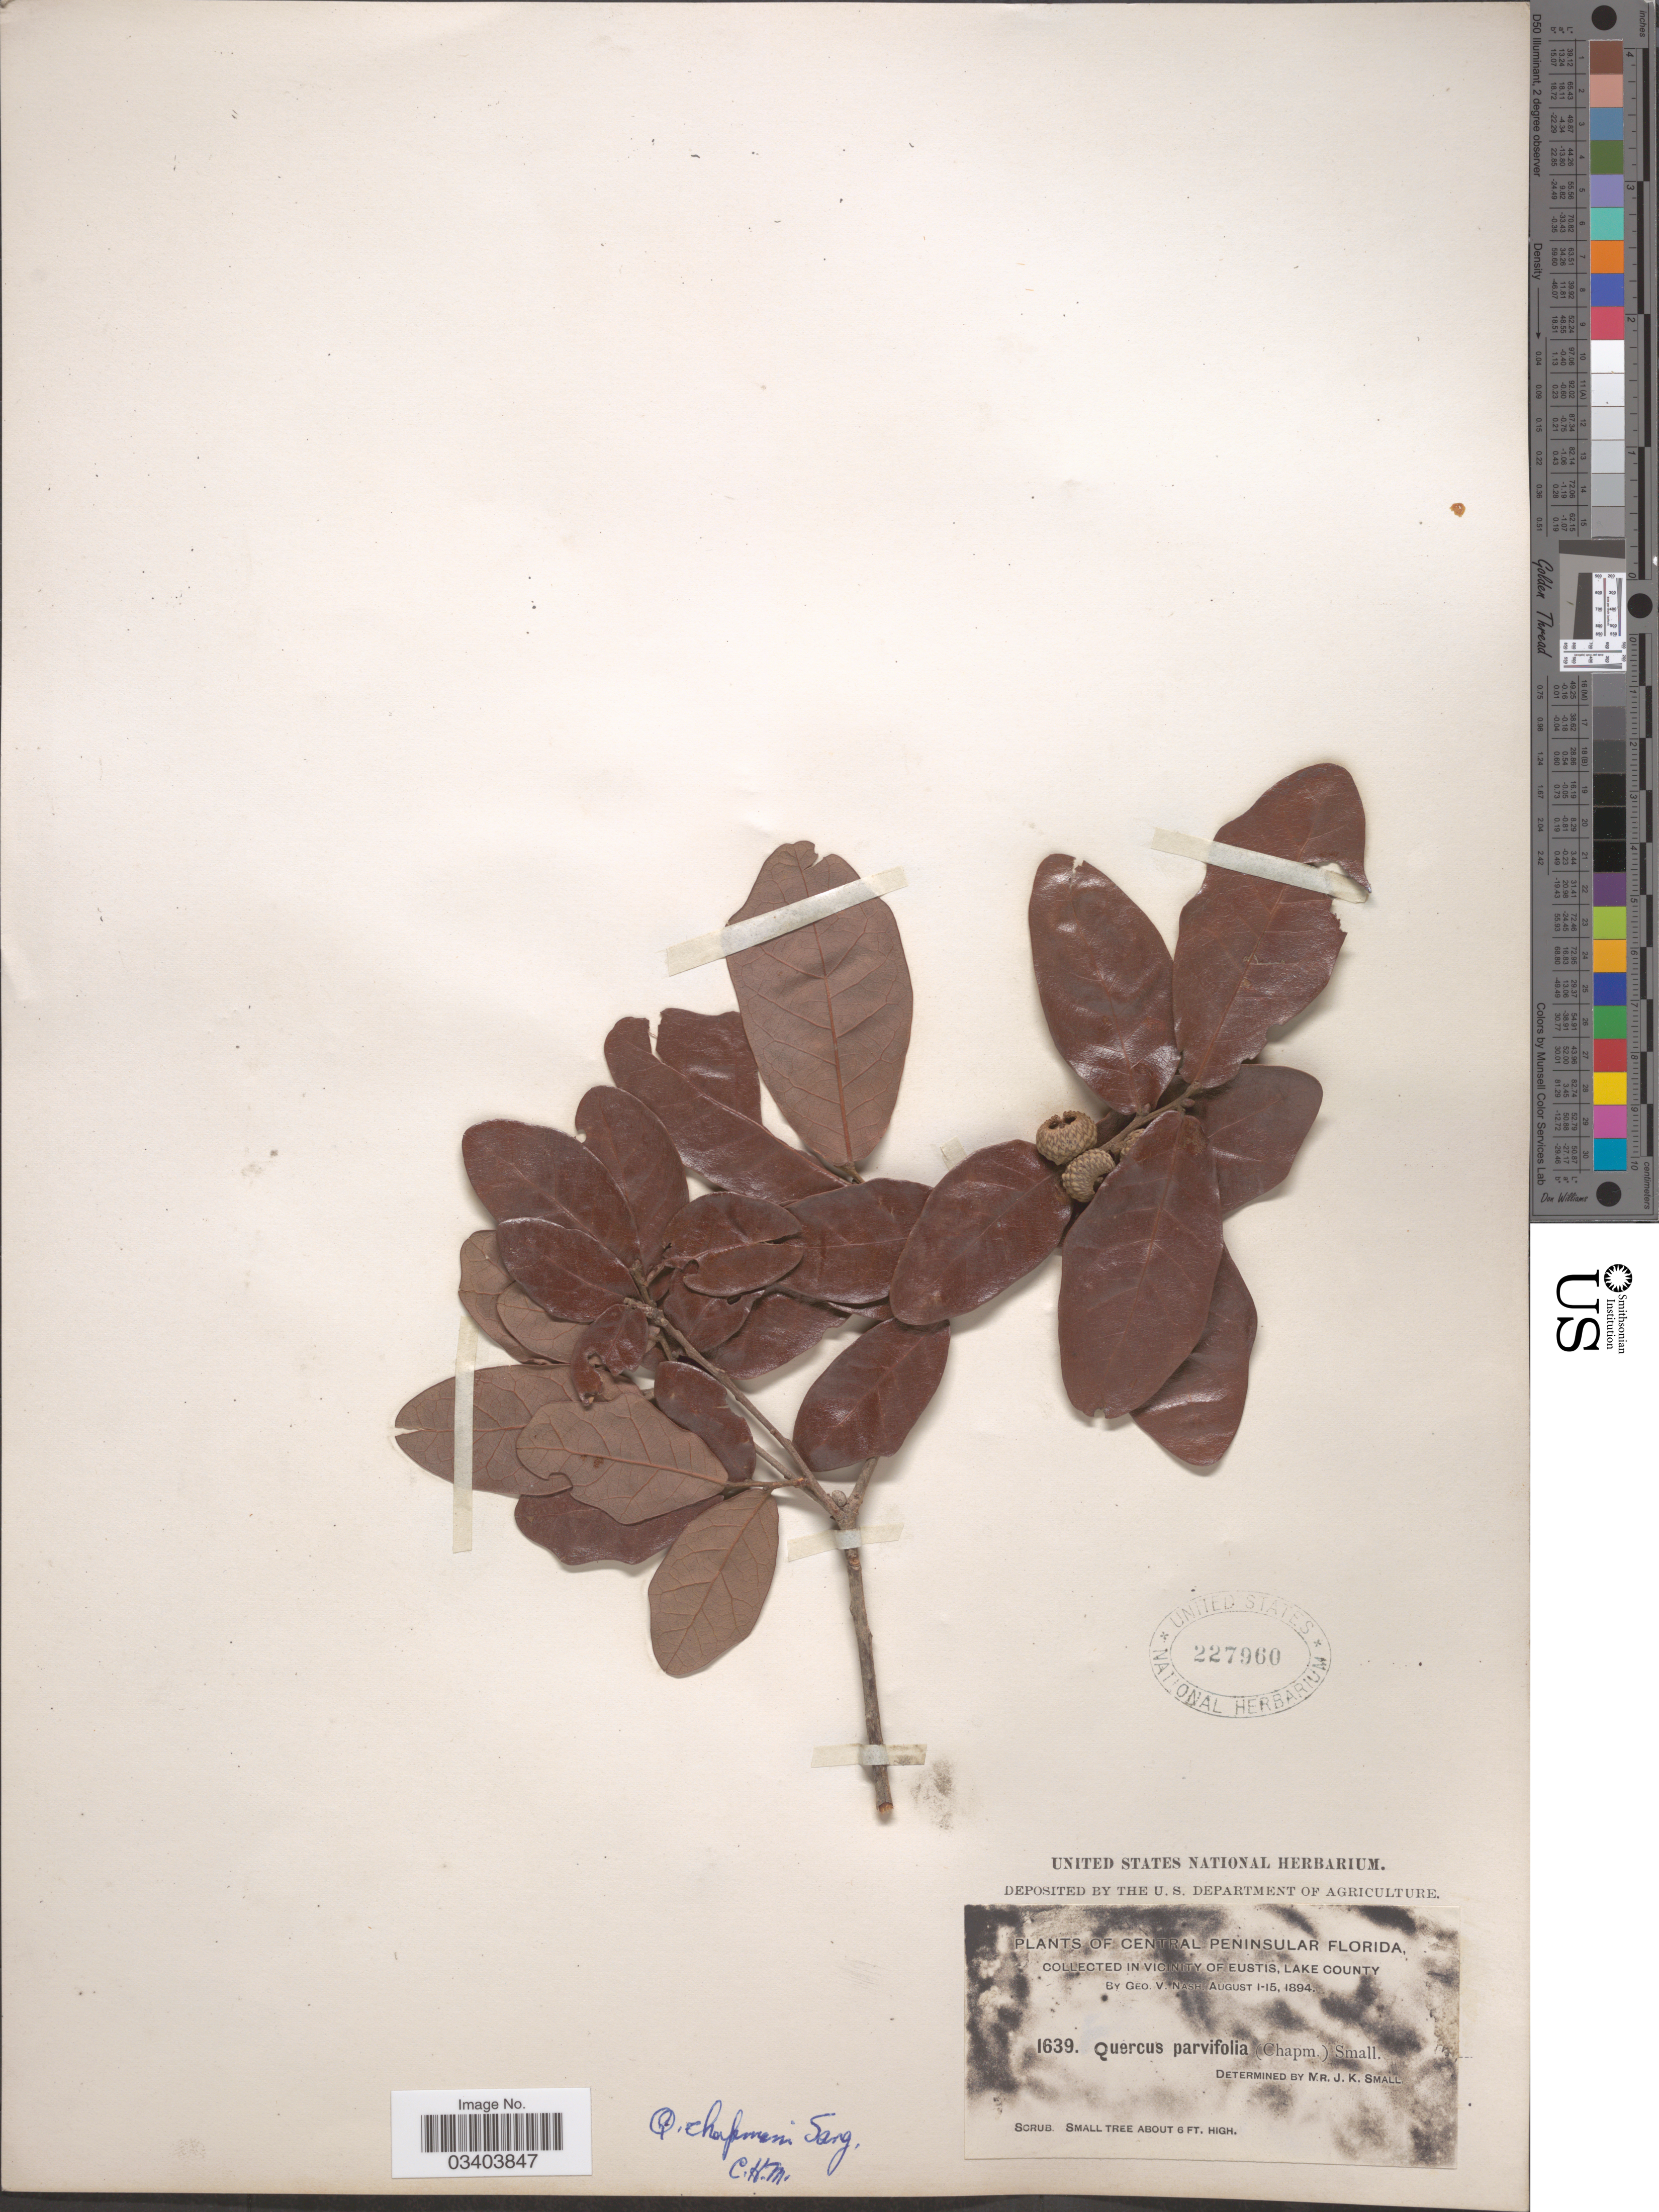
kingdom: Plantae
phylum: Tracheophyta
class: Magnoliopsida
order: Fagales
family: Fagaceae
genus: Quercus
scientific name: Quercus chapmanii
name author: Sarg.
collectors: G. V. Nash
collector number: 1639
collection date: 1894-08-01/1894-08-15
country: United States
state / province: Florida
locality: Central Peninsular Florida. Vicinity of Eustis, Lake County.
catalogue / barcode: US 227960